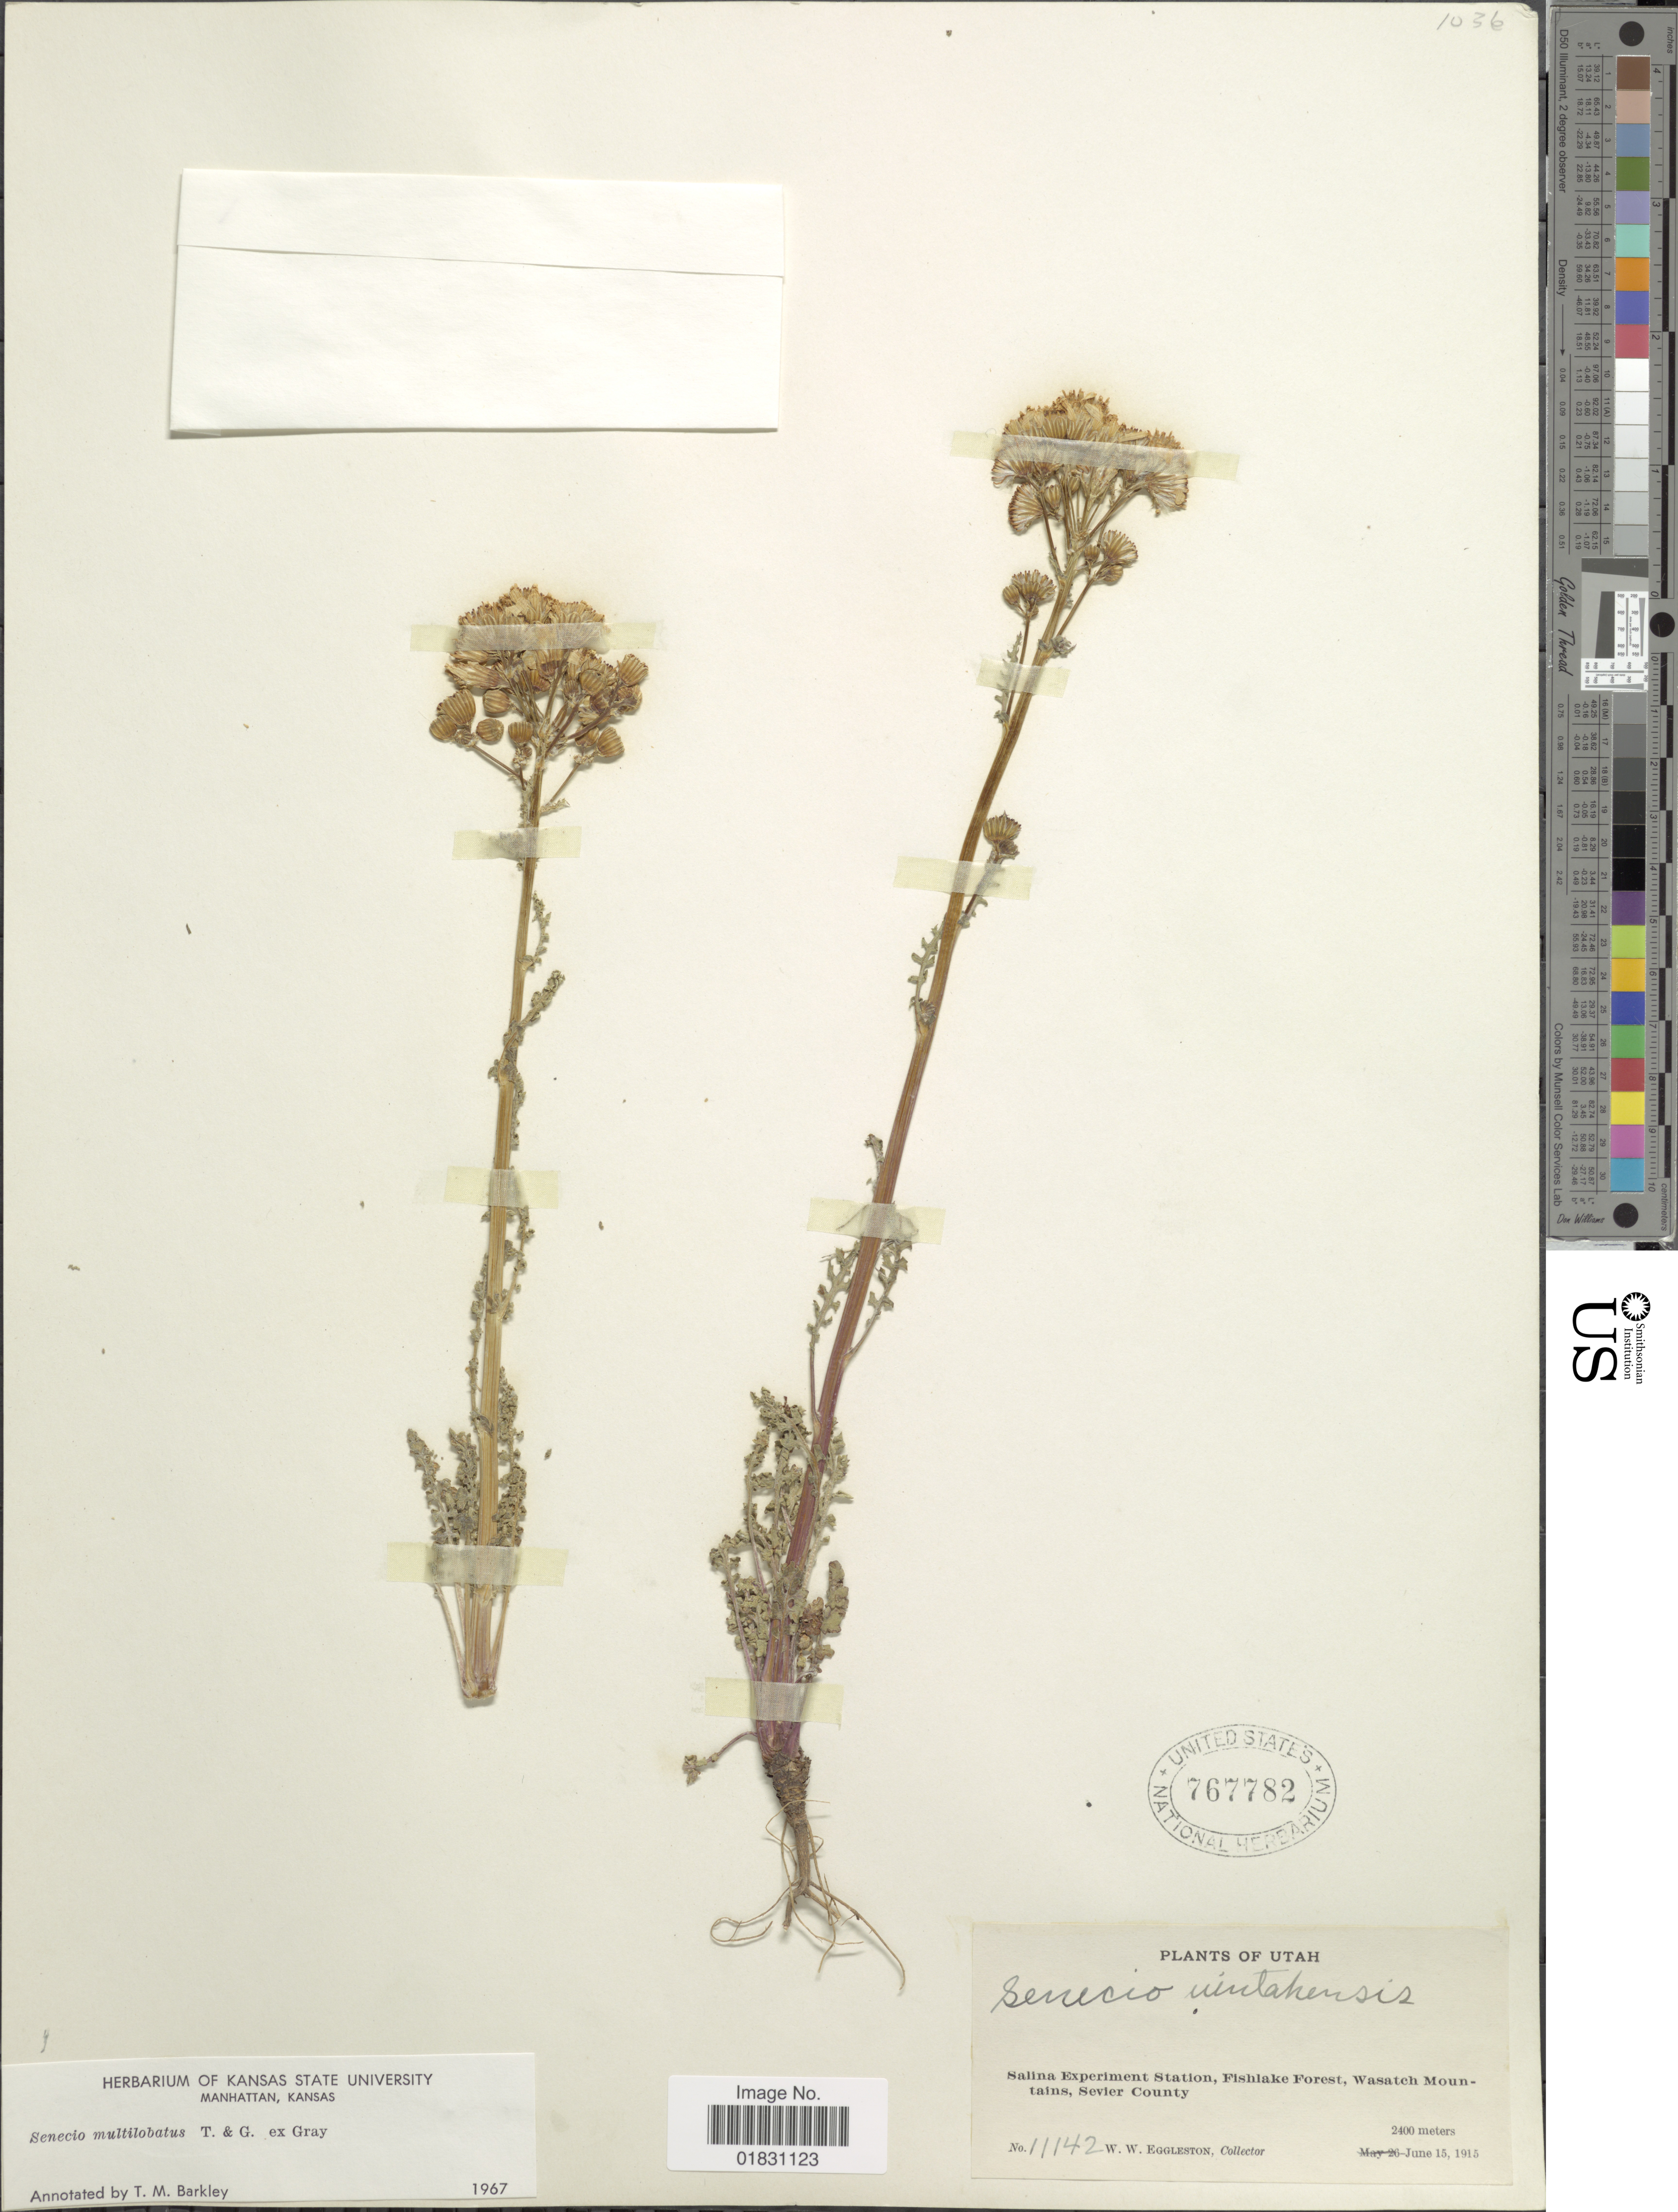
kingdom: Plantae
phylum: Tracheophyta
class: Magnoliopsida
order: Asterales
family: Asteraceae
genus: Packera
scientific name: Packera multilobata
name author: (Torr. & A. Gray) W.A. Weber & Á. Löve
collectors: W. W. Eggleston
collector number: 11142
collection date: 1915-06-15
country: United States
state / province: Utah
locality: Salina Experiment Station, Fishlake Forest, Wasatch Mountains, Sevier County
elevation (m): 2400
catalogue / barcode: US 767782